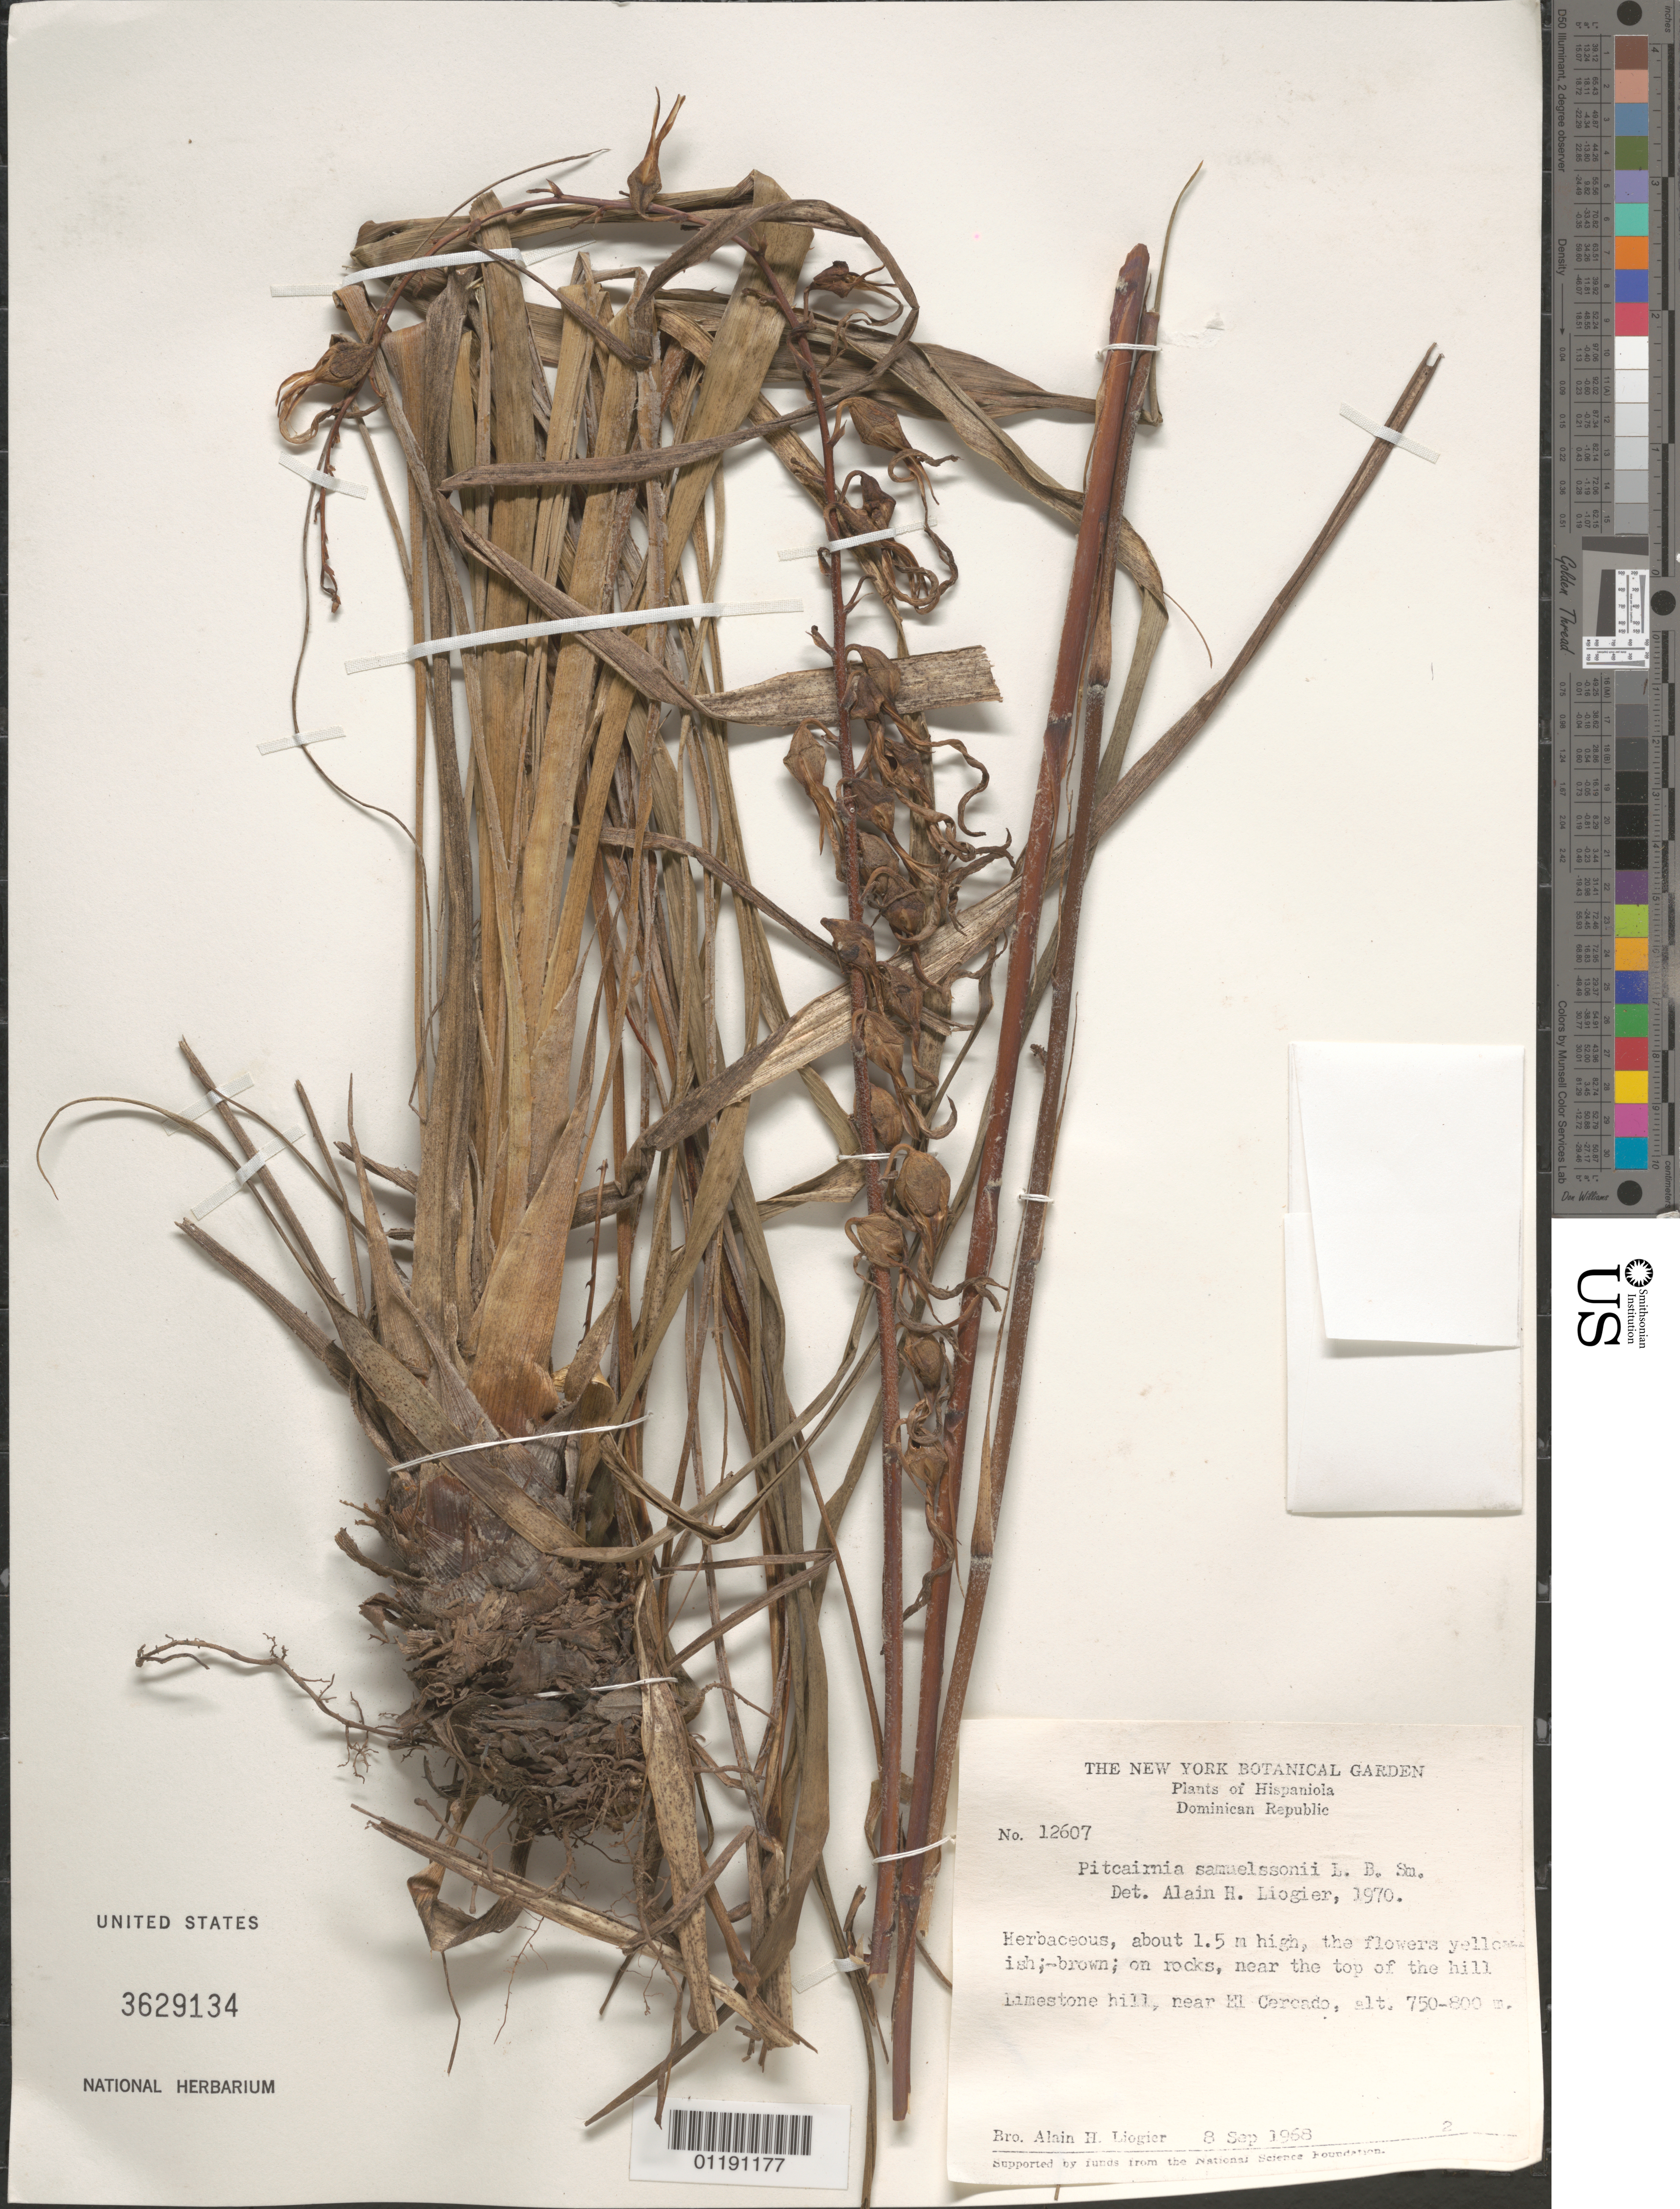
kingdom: Plantae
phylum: Tracheophyta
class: Liliopsida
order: Poales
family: Bromeliaceae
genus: Pitcairnia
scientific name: Pitcairnia samuelssonii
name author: L.B. Sm.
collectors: A. H. Liogier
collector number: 12607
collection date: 1968-09-08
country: Dominican Republic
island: Hispaniola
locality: Near top of limestone hill, near El Cercado.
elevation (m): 750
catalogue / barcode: US 3629134